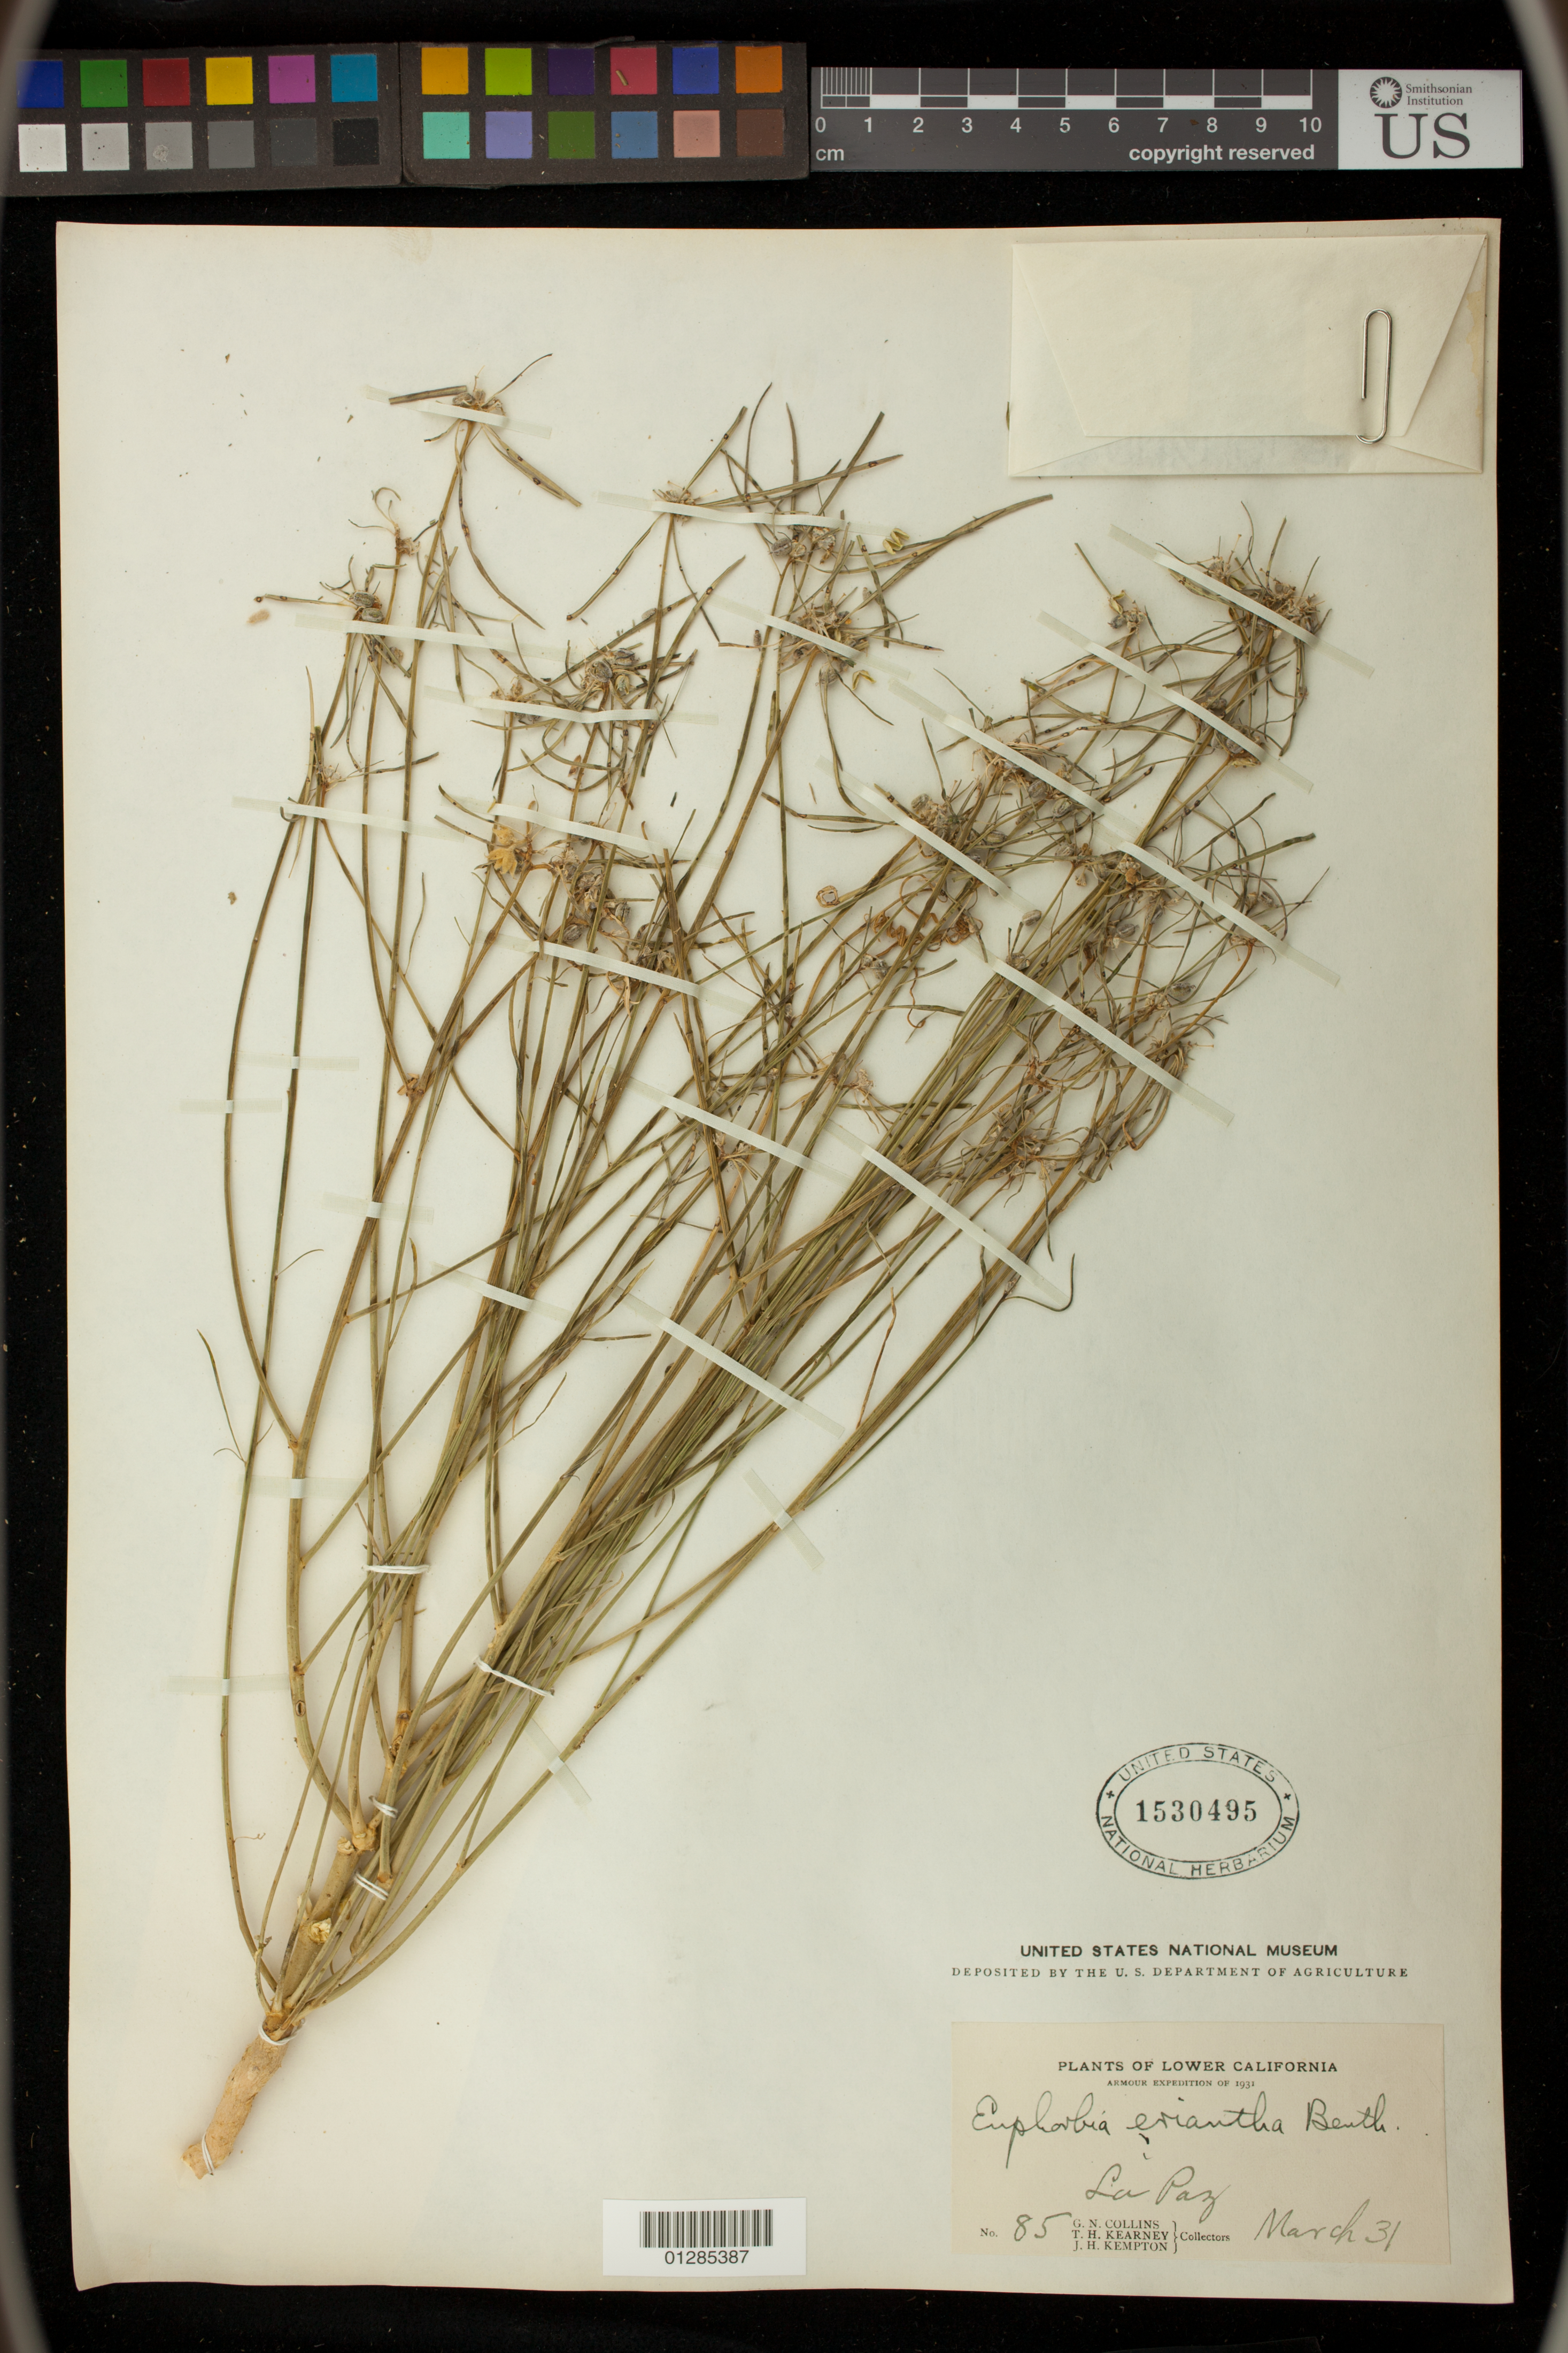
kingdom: Plantae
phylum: Tracheophyta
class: Magnoliopsida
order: Malpighiales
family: Euphorbiaceae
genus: Euphorbia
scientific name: Euphorbia eriantha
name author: Benth.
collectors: G. N. Collins, T. H. Kearney & J. H. Kempton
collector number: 85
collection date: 1931-03-31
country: Mexico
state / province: Baja California Sur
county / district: La Paz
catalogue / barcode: US 1530495